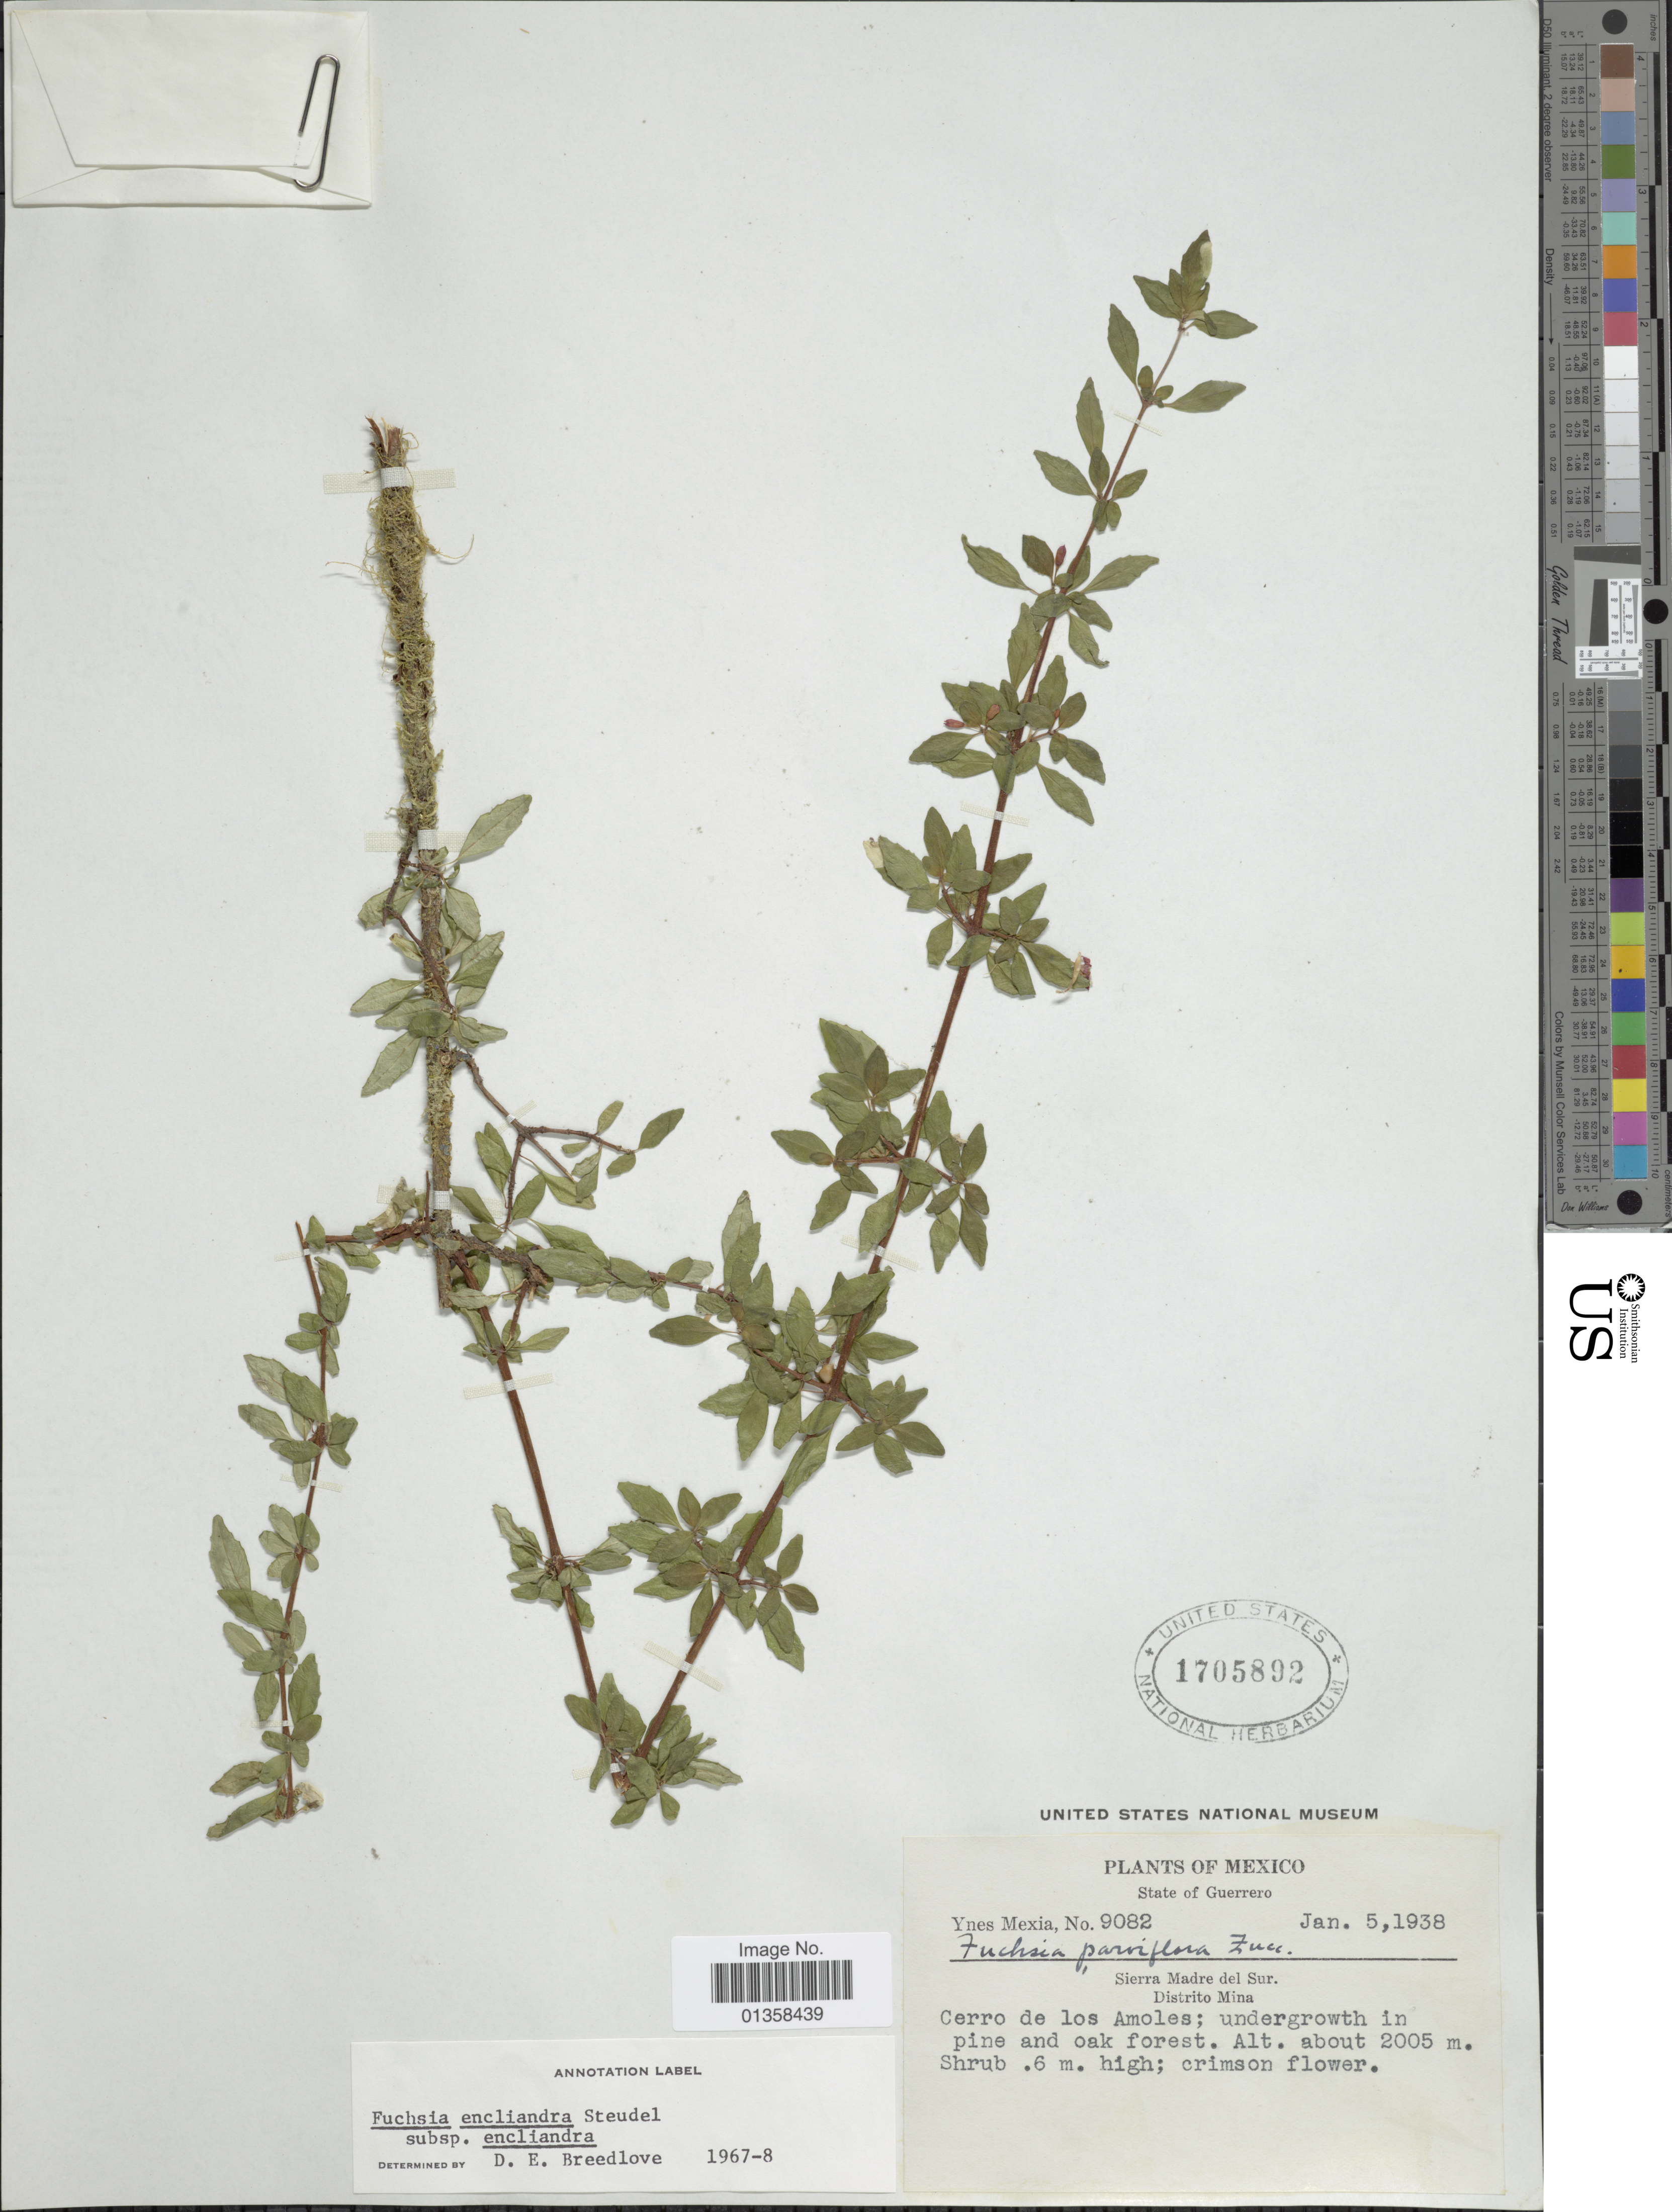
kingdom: Plantae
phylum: Tracheophyta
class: Magnoliopsida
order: Myrtales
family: Onagraceae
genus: Fuchsia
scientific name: Fuchsia encliandra subsp. encliandra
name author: Steud.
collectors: Y. Mexia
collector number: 9082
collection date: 1938-01-05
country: Mexico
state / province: Guerrero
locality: Cerro de los Amoles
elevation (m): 2005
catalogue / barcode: US 1705892